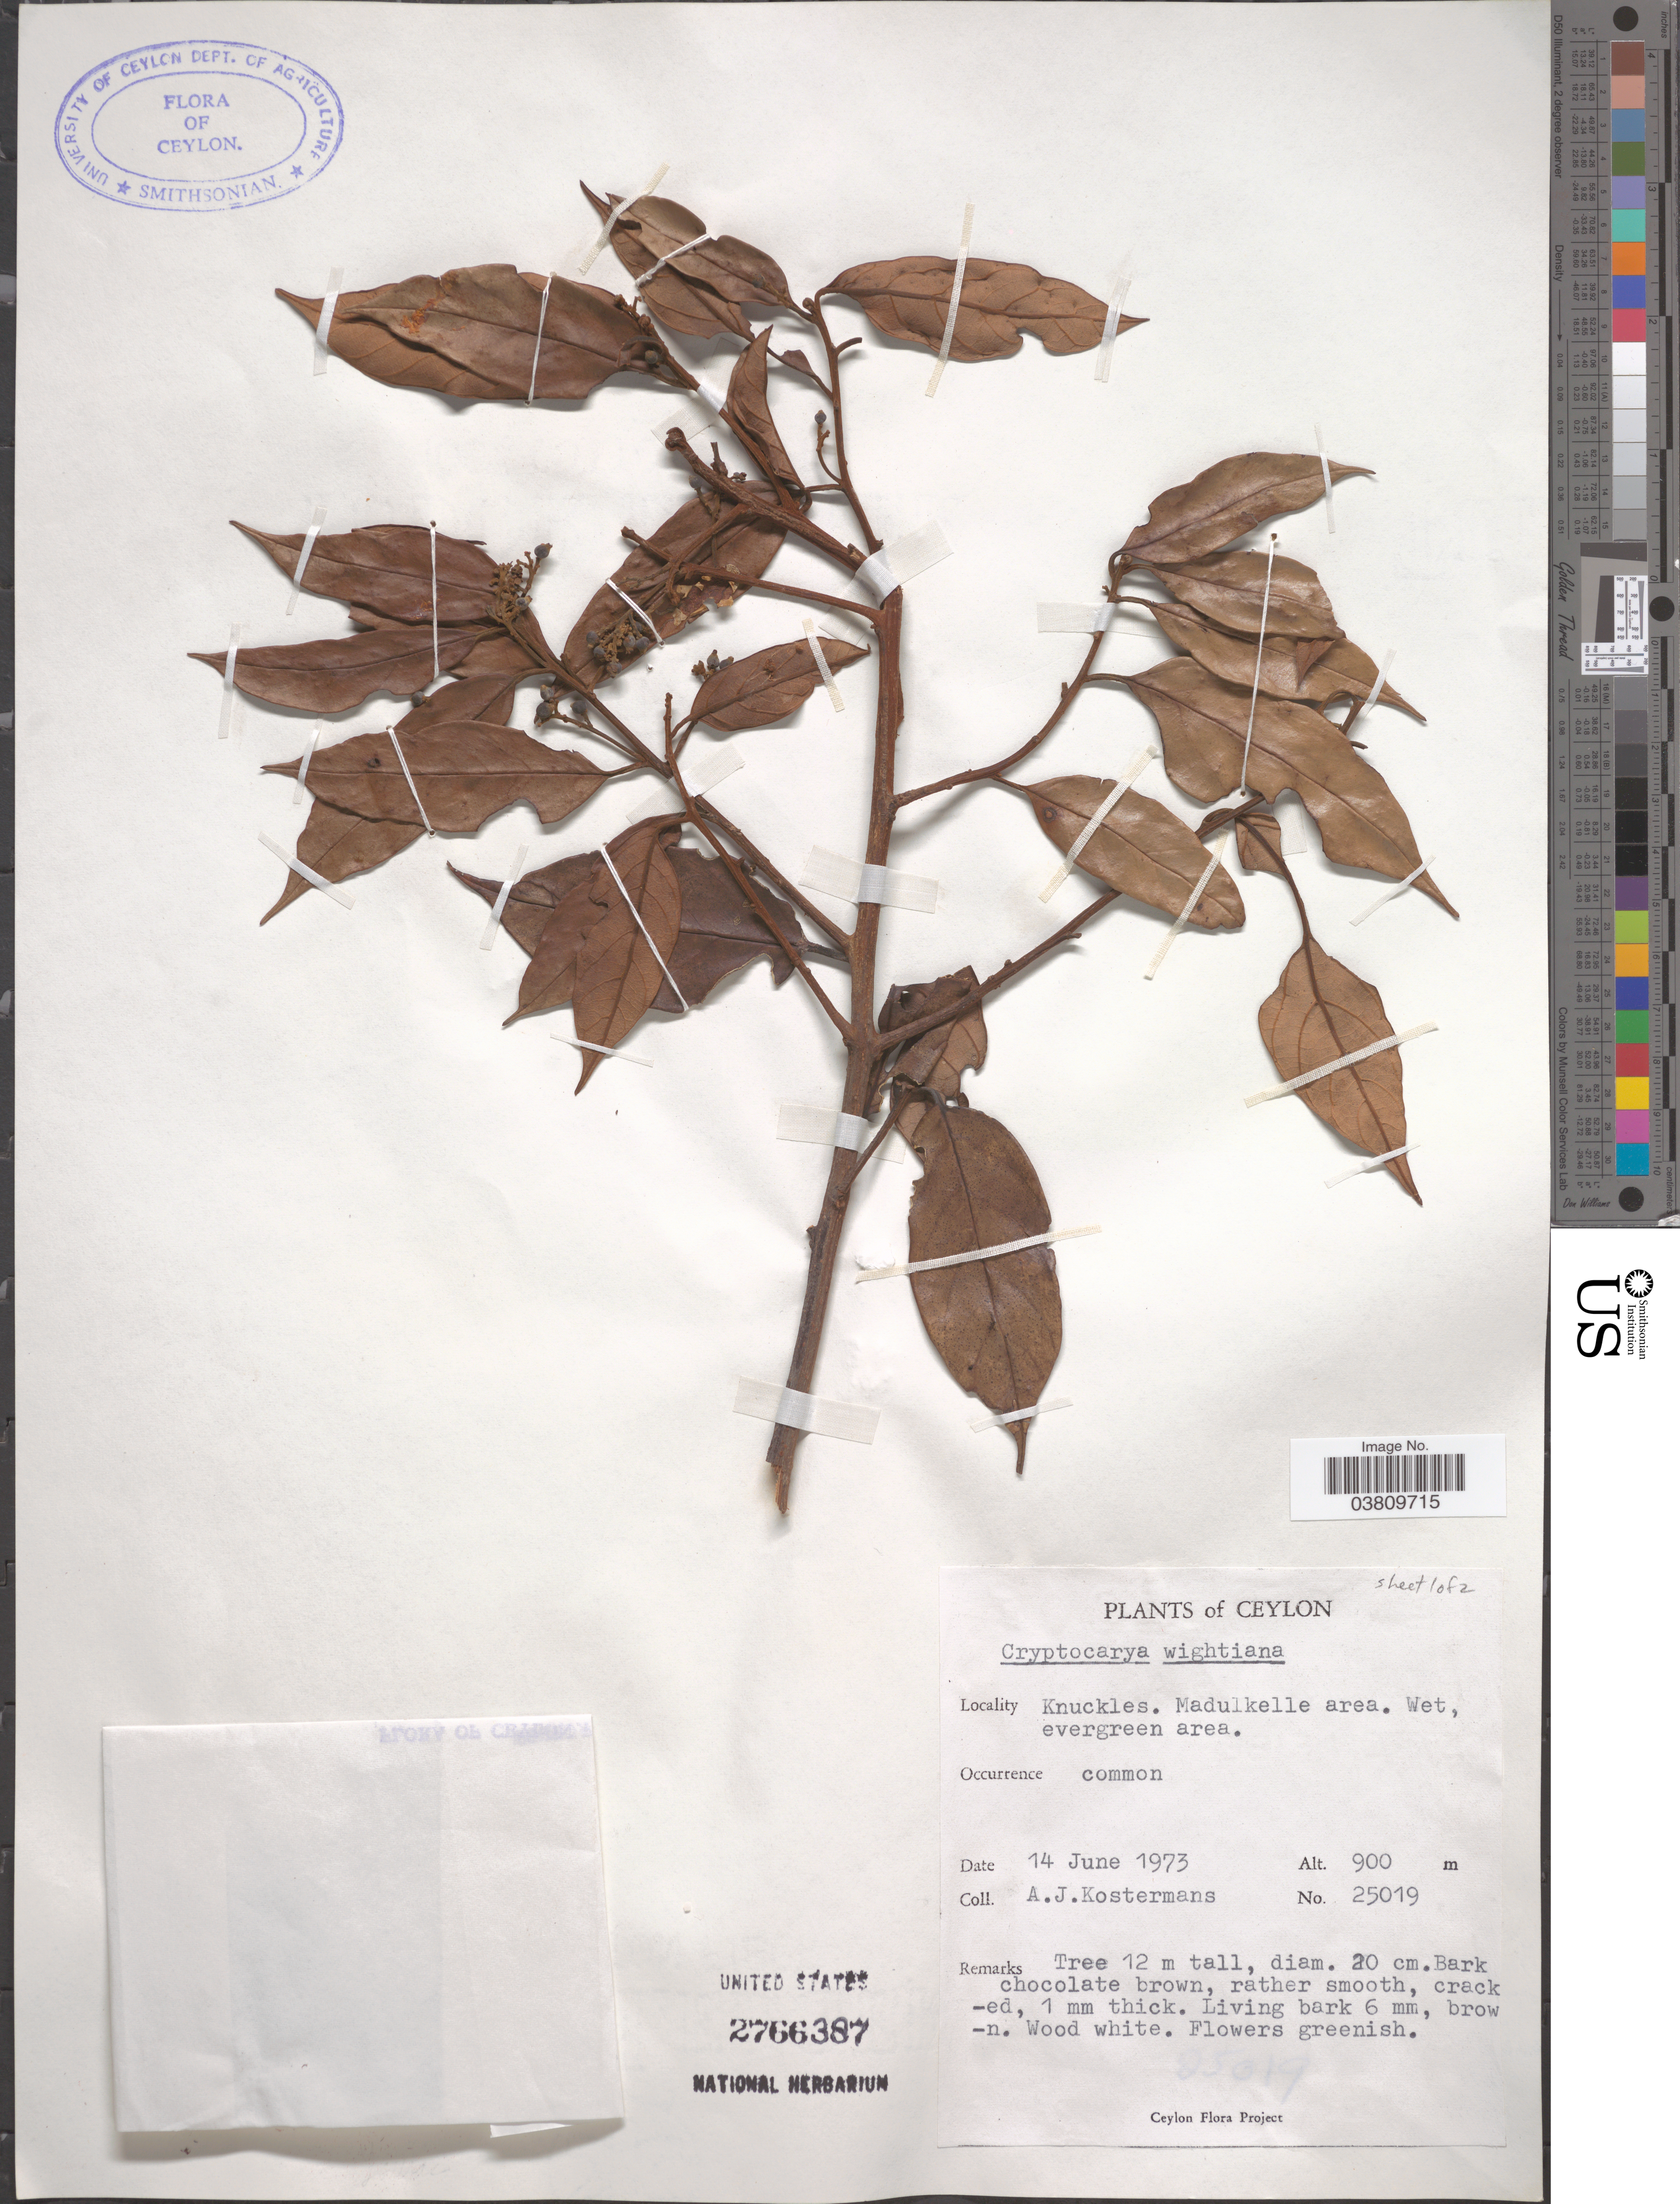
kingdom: Plantae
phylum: Tracheophyta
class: Magnoliopsida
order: Laurales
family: Lauraceae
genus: Cryptocarya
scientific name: Cryptocarya wightiana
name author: Thwaites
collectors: A. J. G. Kostermans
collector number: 25019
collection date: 1973-06-14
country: Sri Lanka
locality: Ceylon. Knuckles. Madulkelle area.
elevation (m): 900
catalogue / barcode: US 2766387